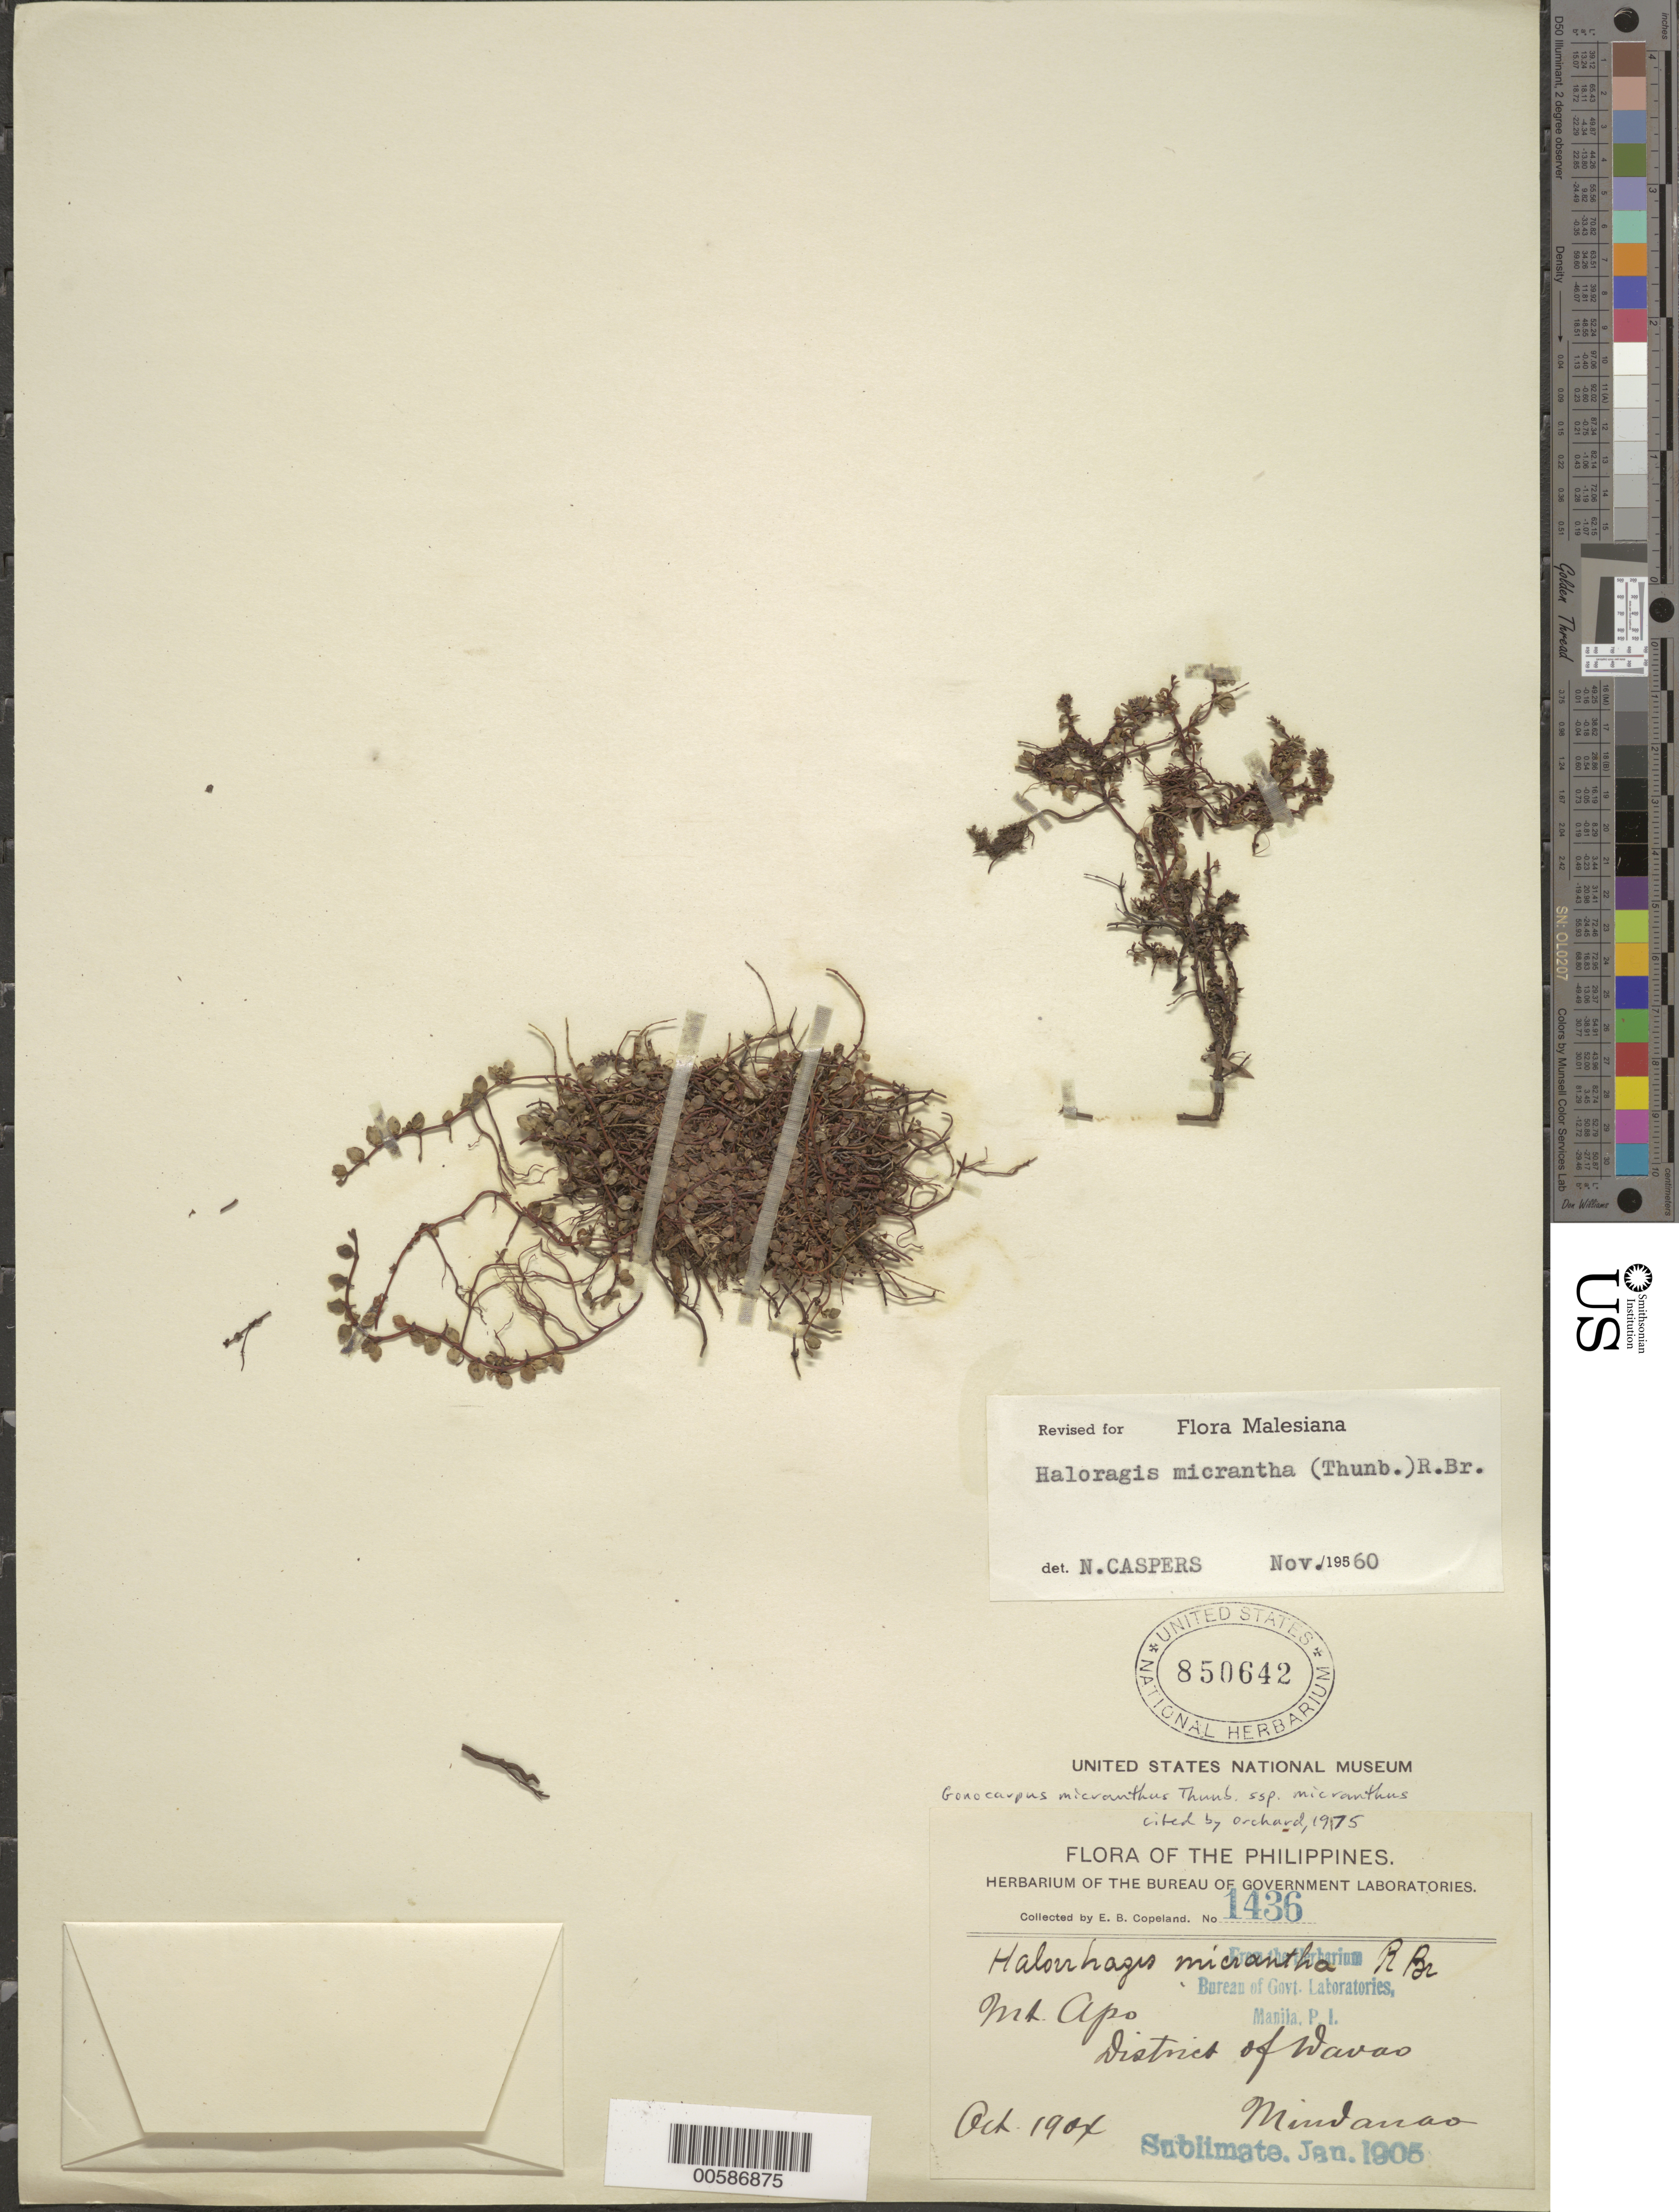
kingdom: Plantae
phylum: Tracheophyta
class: Magnoliopsida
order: Saxifragales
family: Haloragaceae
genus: Gonocarpus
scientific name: Gonocarpus micranthus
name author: Thunb.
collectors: E. B. Copeland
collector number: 1436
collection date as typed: Oct 1904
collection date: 1904-10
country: Philippines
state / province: Davao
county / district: Davao del Sur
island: Mindanao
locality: Mt. Apo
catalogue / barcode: US 850642